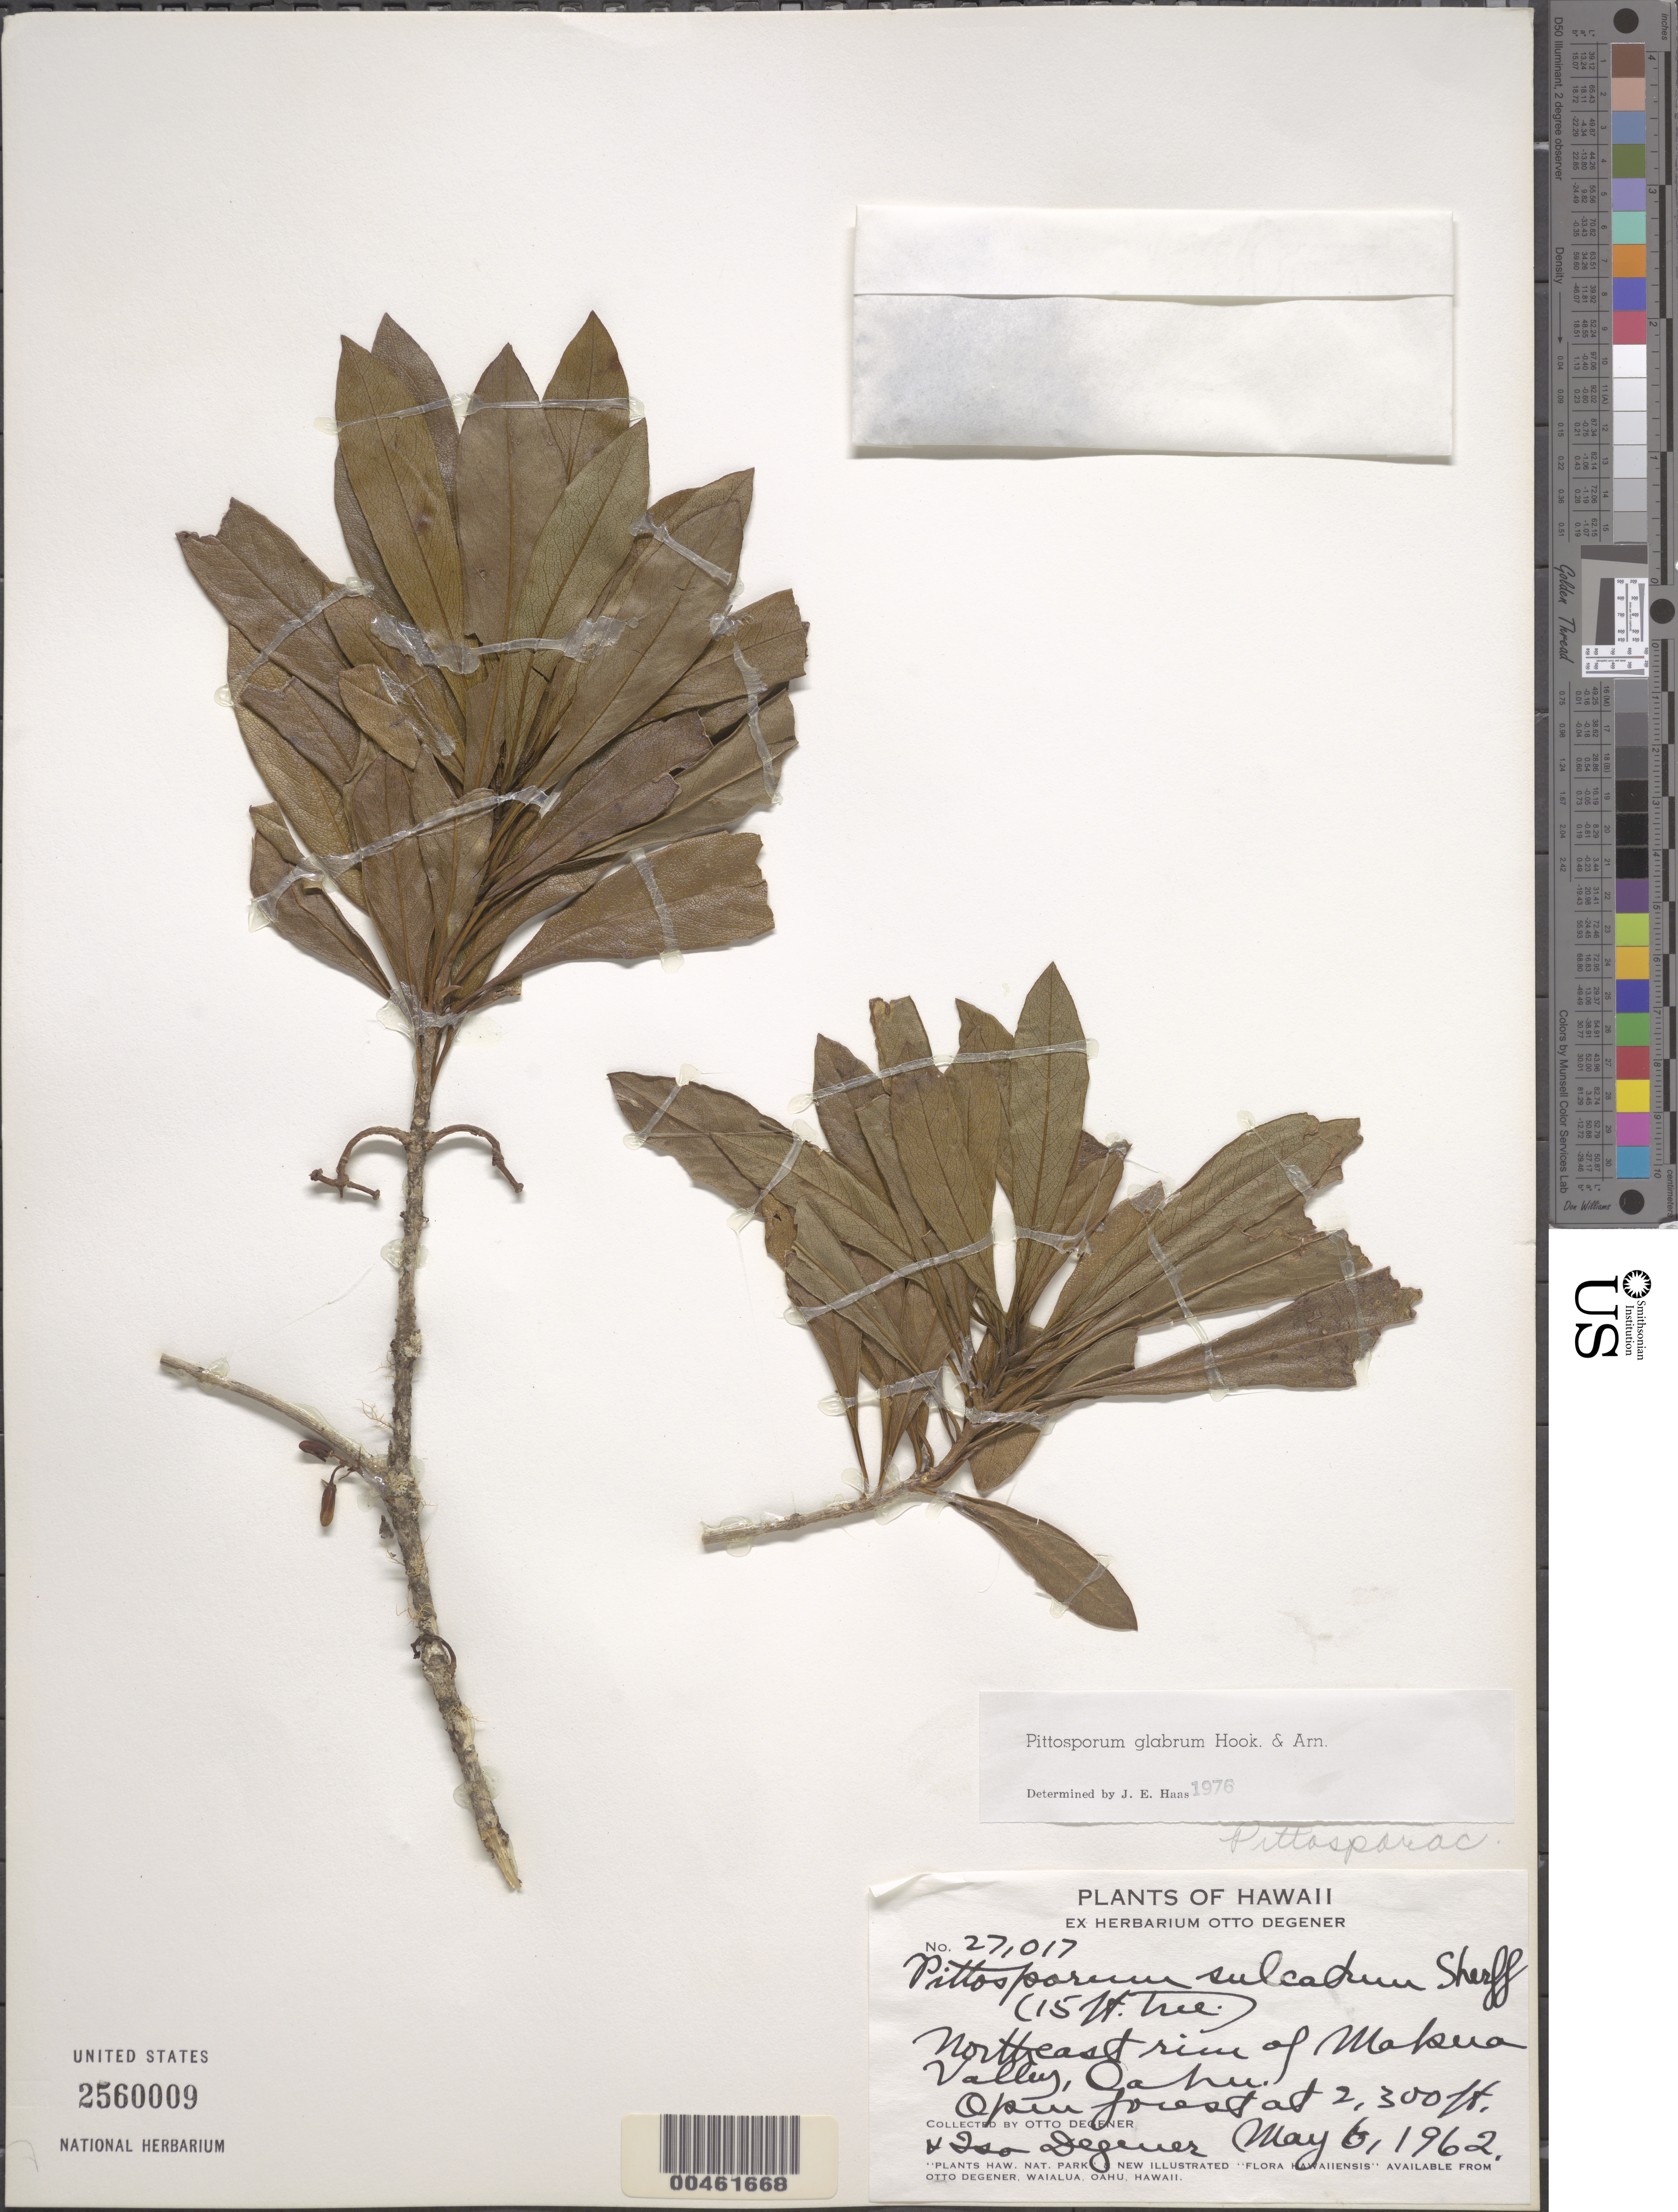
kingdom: Plantae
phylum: Tracheophyta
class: Magnoliopsida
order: Apiales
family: Pittosporaceae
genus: Pittosporum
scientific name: Pittosporum glabrum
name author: Hook. & Arn.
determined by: Haas, J. E.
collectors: O. Degener & I. Degener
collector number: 27017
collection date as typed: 6 May 1962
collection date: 1962-05-06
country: United States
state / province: Hawaii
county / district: Honolulu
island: Oahu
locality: NE rim of Makua Valley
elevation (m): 701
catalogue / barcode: US 2560009